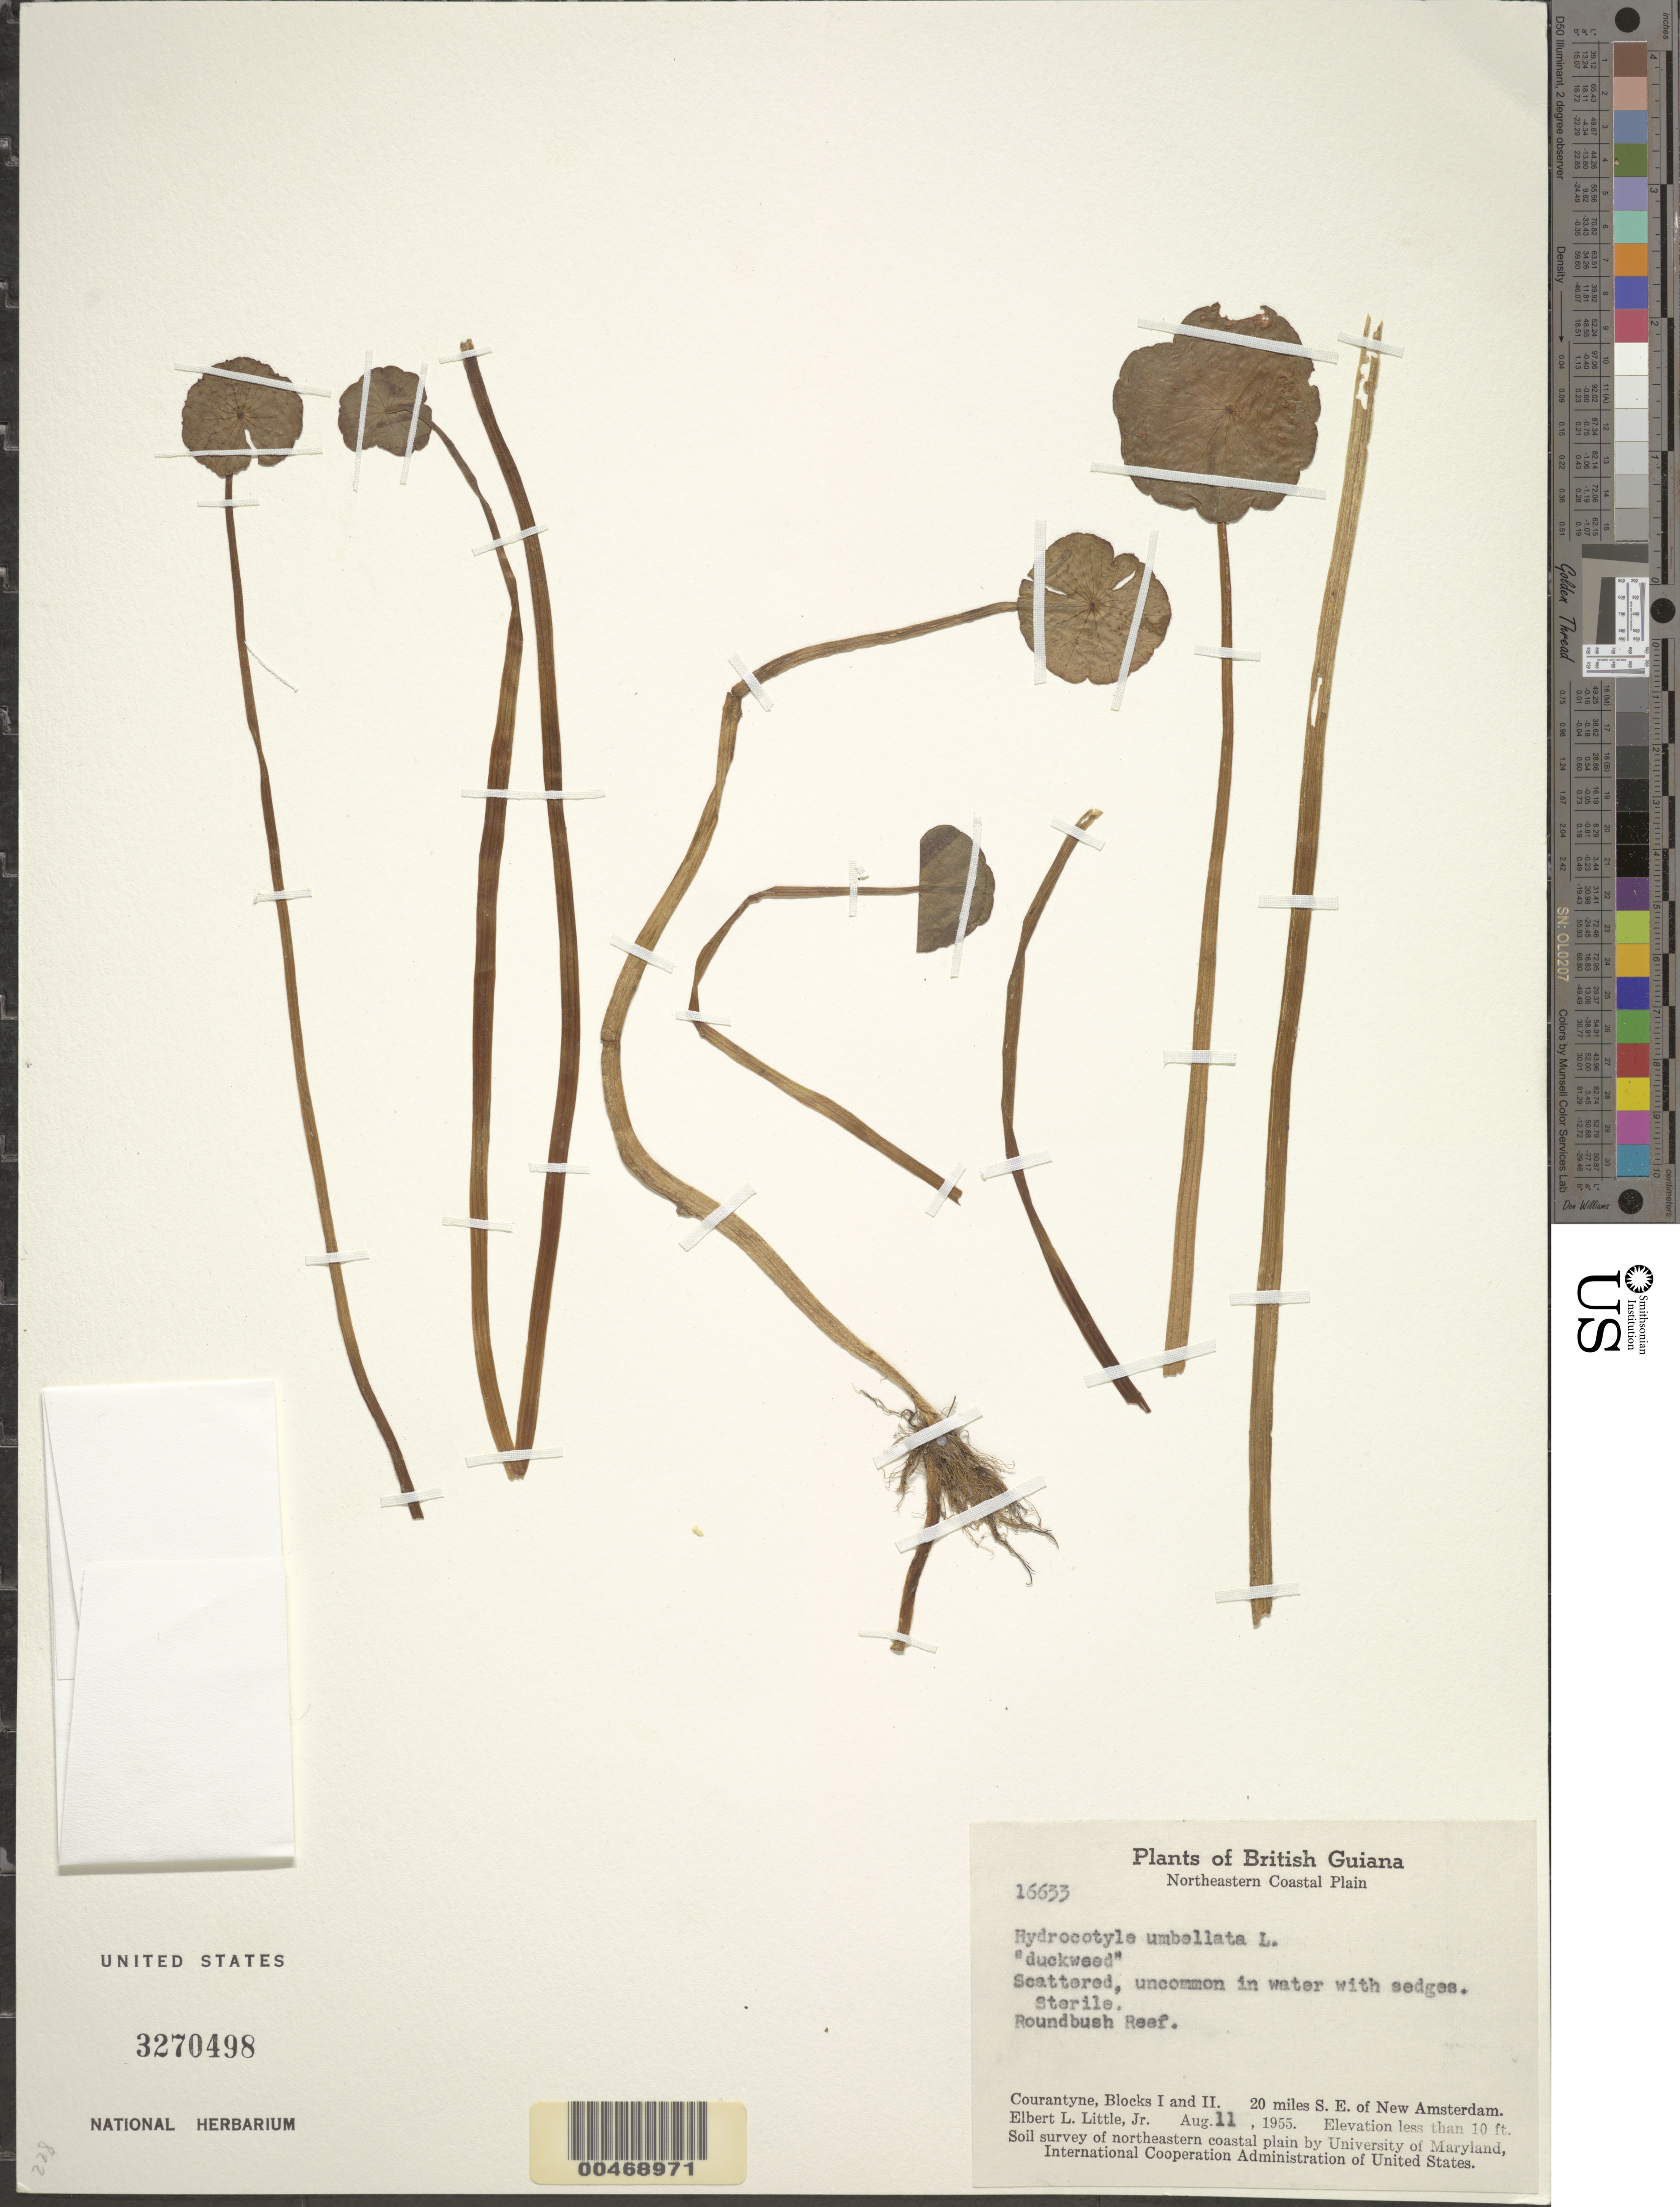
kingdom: Plantae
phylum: Tracheophyta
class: Magnoliopsida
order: Apiales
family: Araliaceae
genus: Hydrocotyle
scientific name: Hydrocotyle umbellata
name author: L.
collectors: E. L. Little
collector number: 16633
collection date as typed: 11-Aug-55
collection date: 1955-08-11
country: Guyana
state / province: E. Berbice-Corentyne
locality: Courantyne, Blocks I & II. 20 mi. SE of New Amsterdam, Roundbush Reef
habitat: In water with sedges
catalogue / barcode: US 3270498